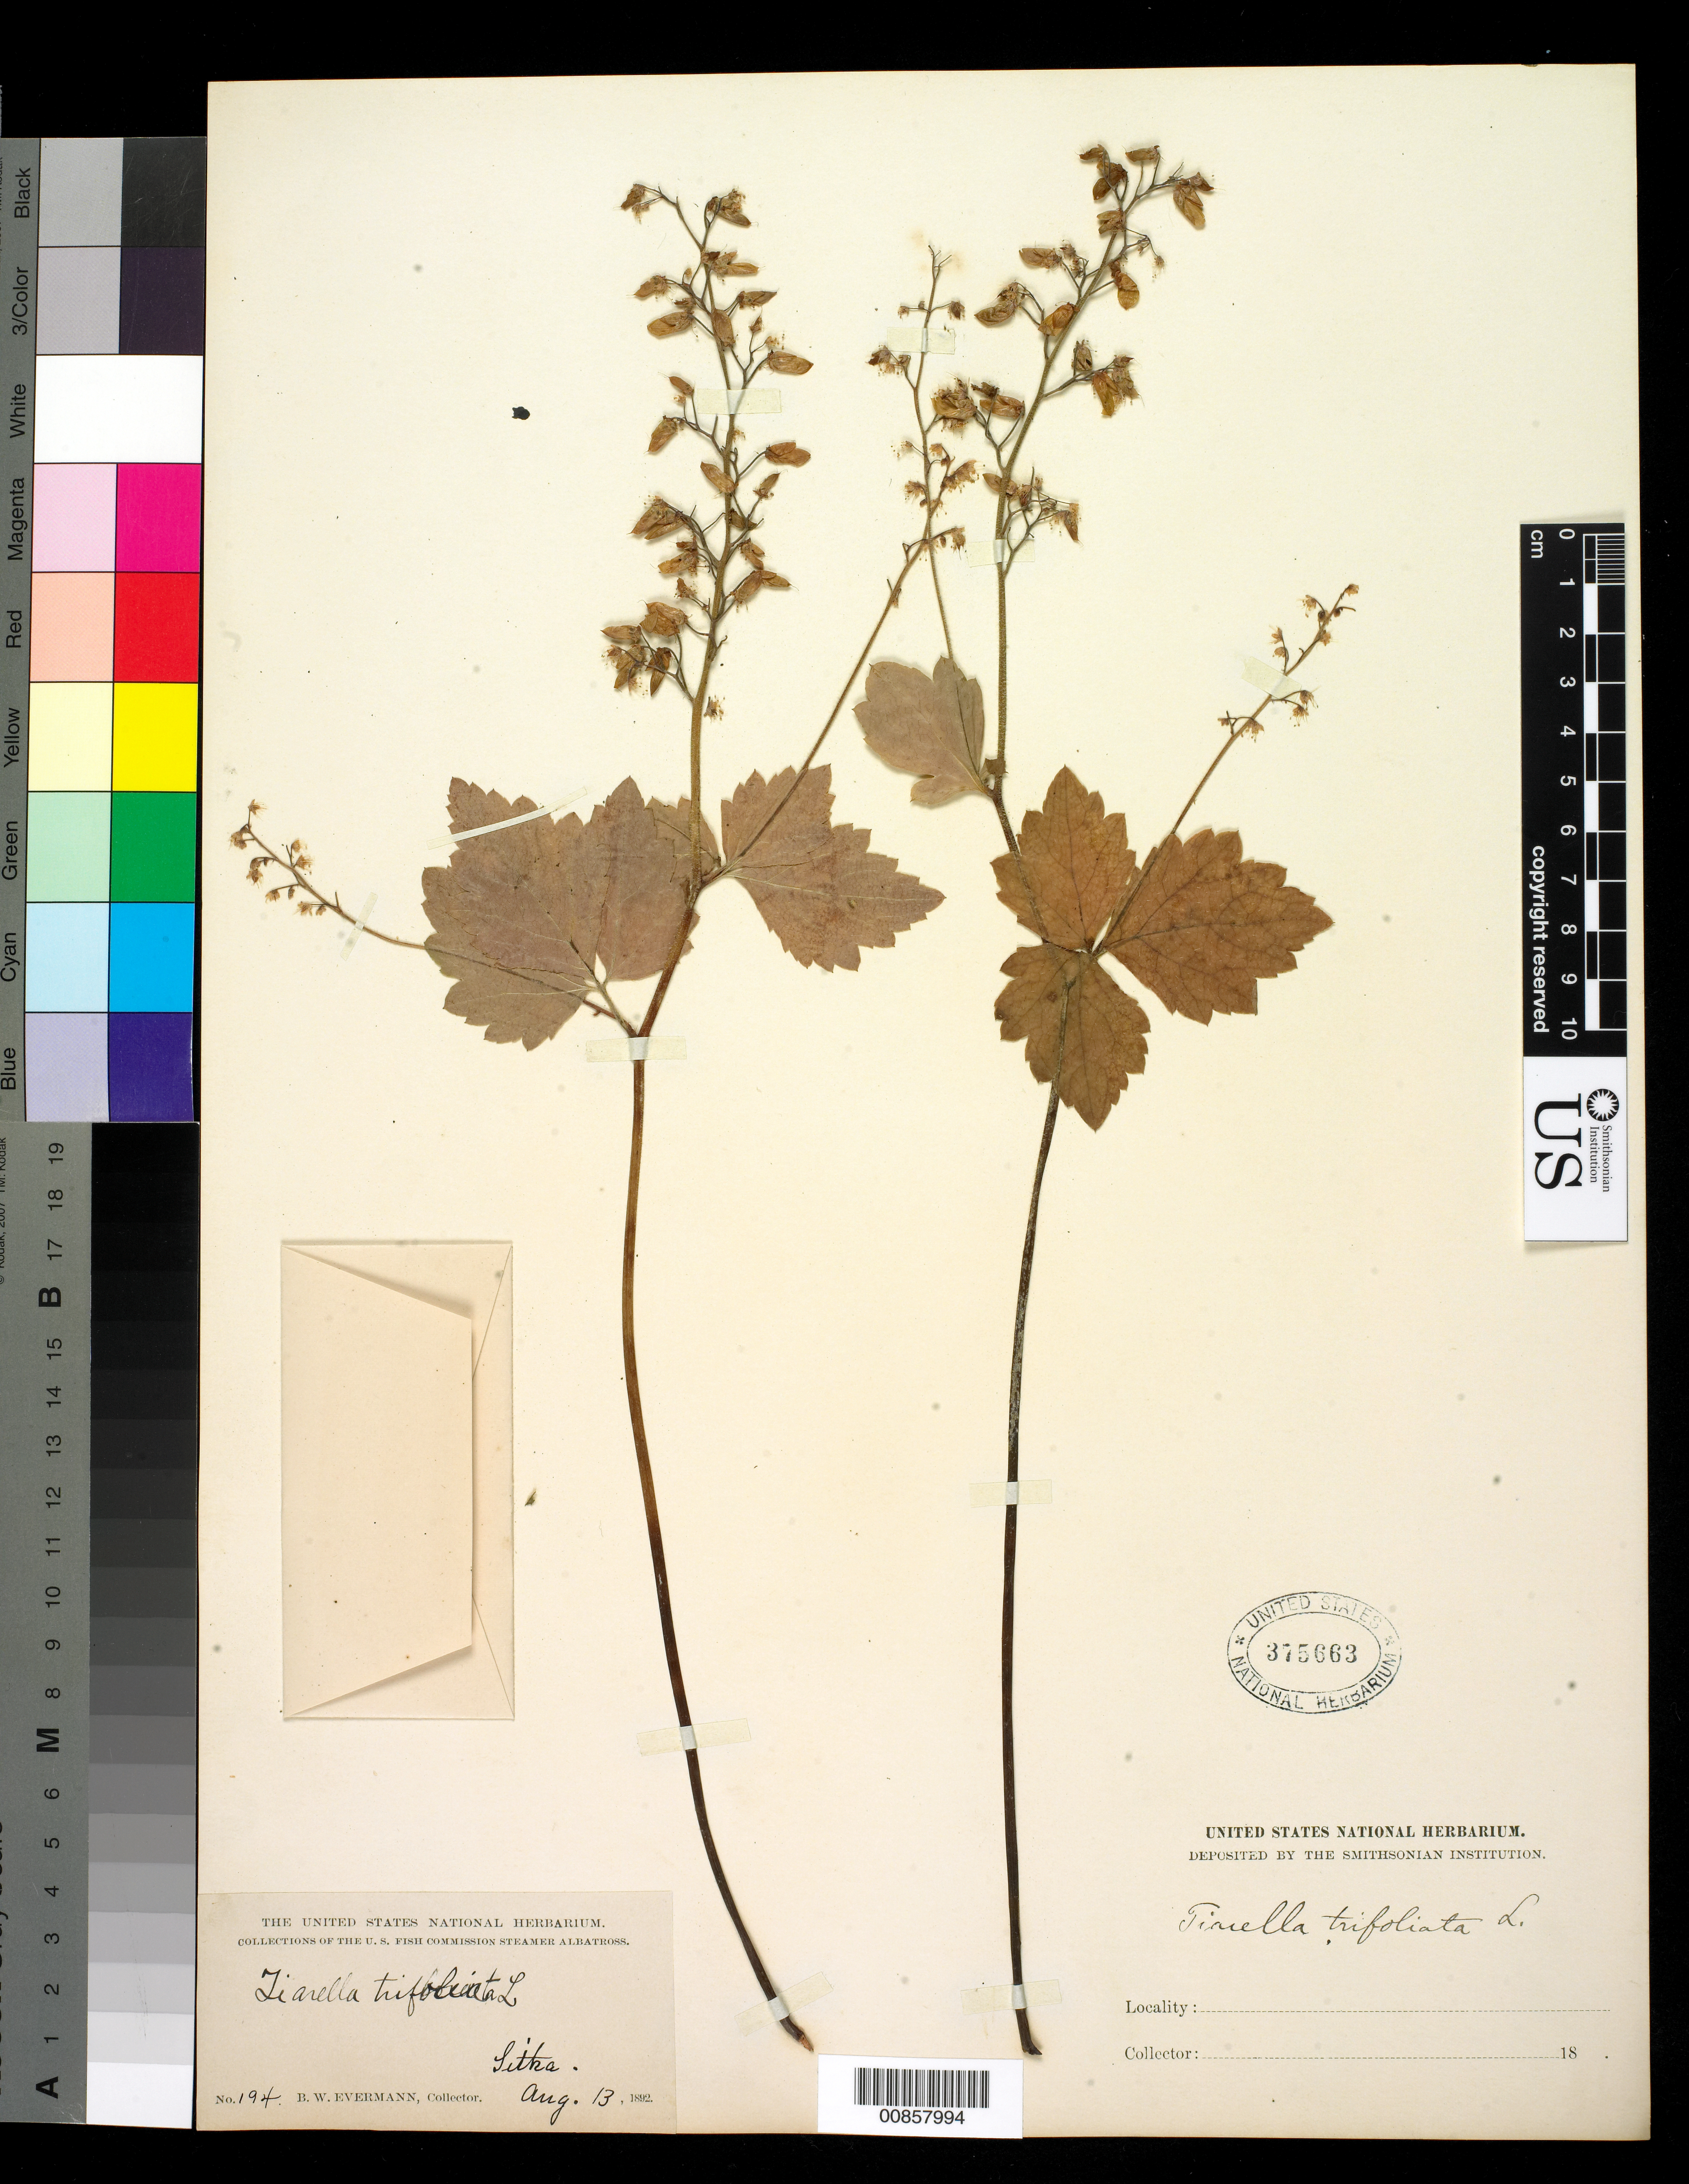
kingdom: Plantae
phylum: Tracheophyta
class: Magnoliopsida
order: Saxifragales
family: Saxifragaceae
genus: Tiarella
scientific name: Tiarella trifoliata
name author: L.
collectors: B. W. Evermann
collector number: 194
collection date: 1892-08-13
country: United States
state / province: Alaska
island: Baranof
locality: Sitka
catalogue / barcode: US 375663